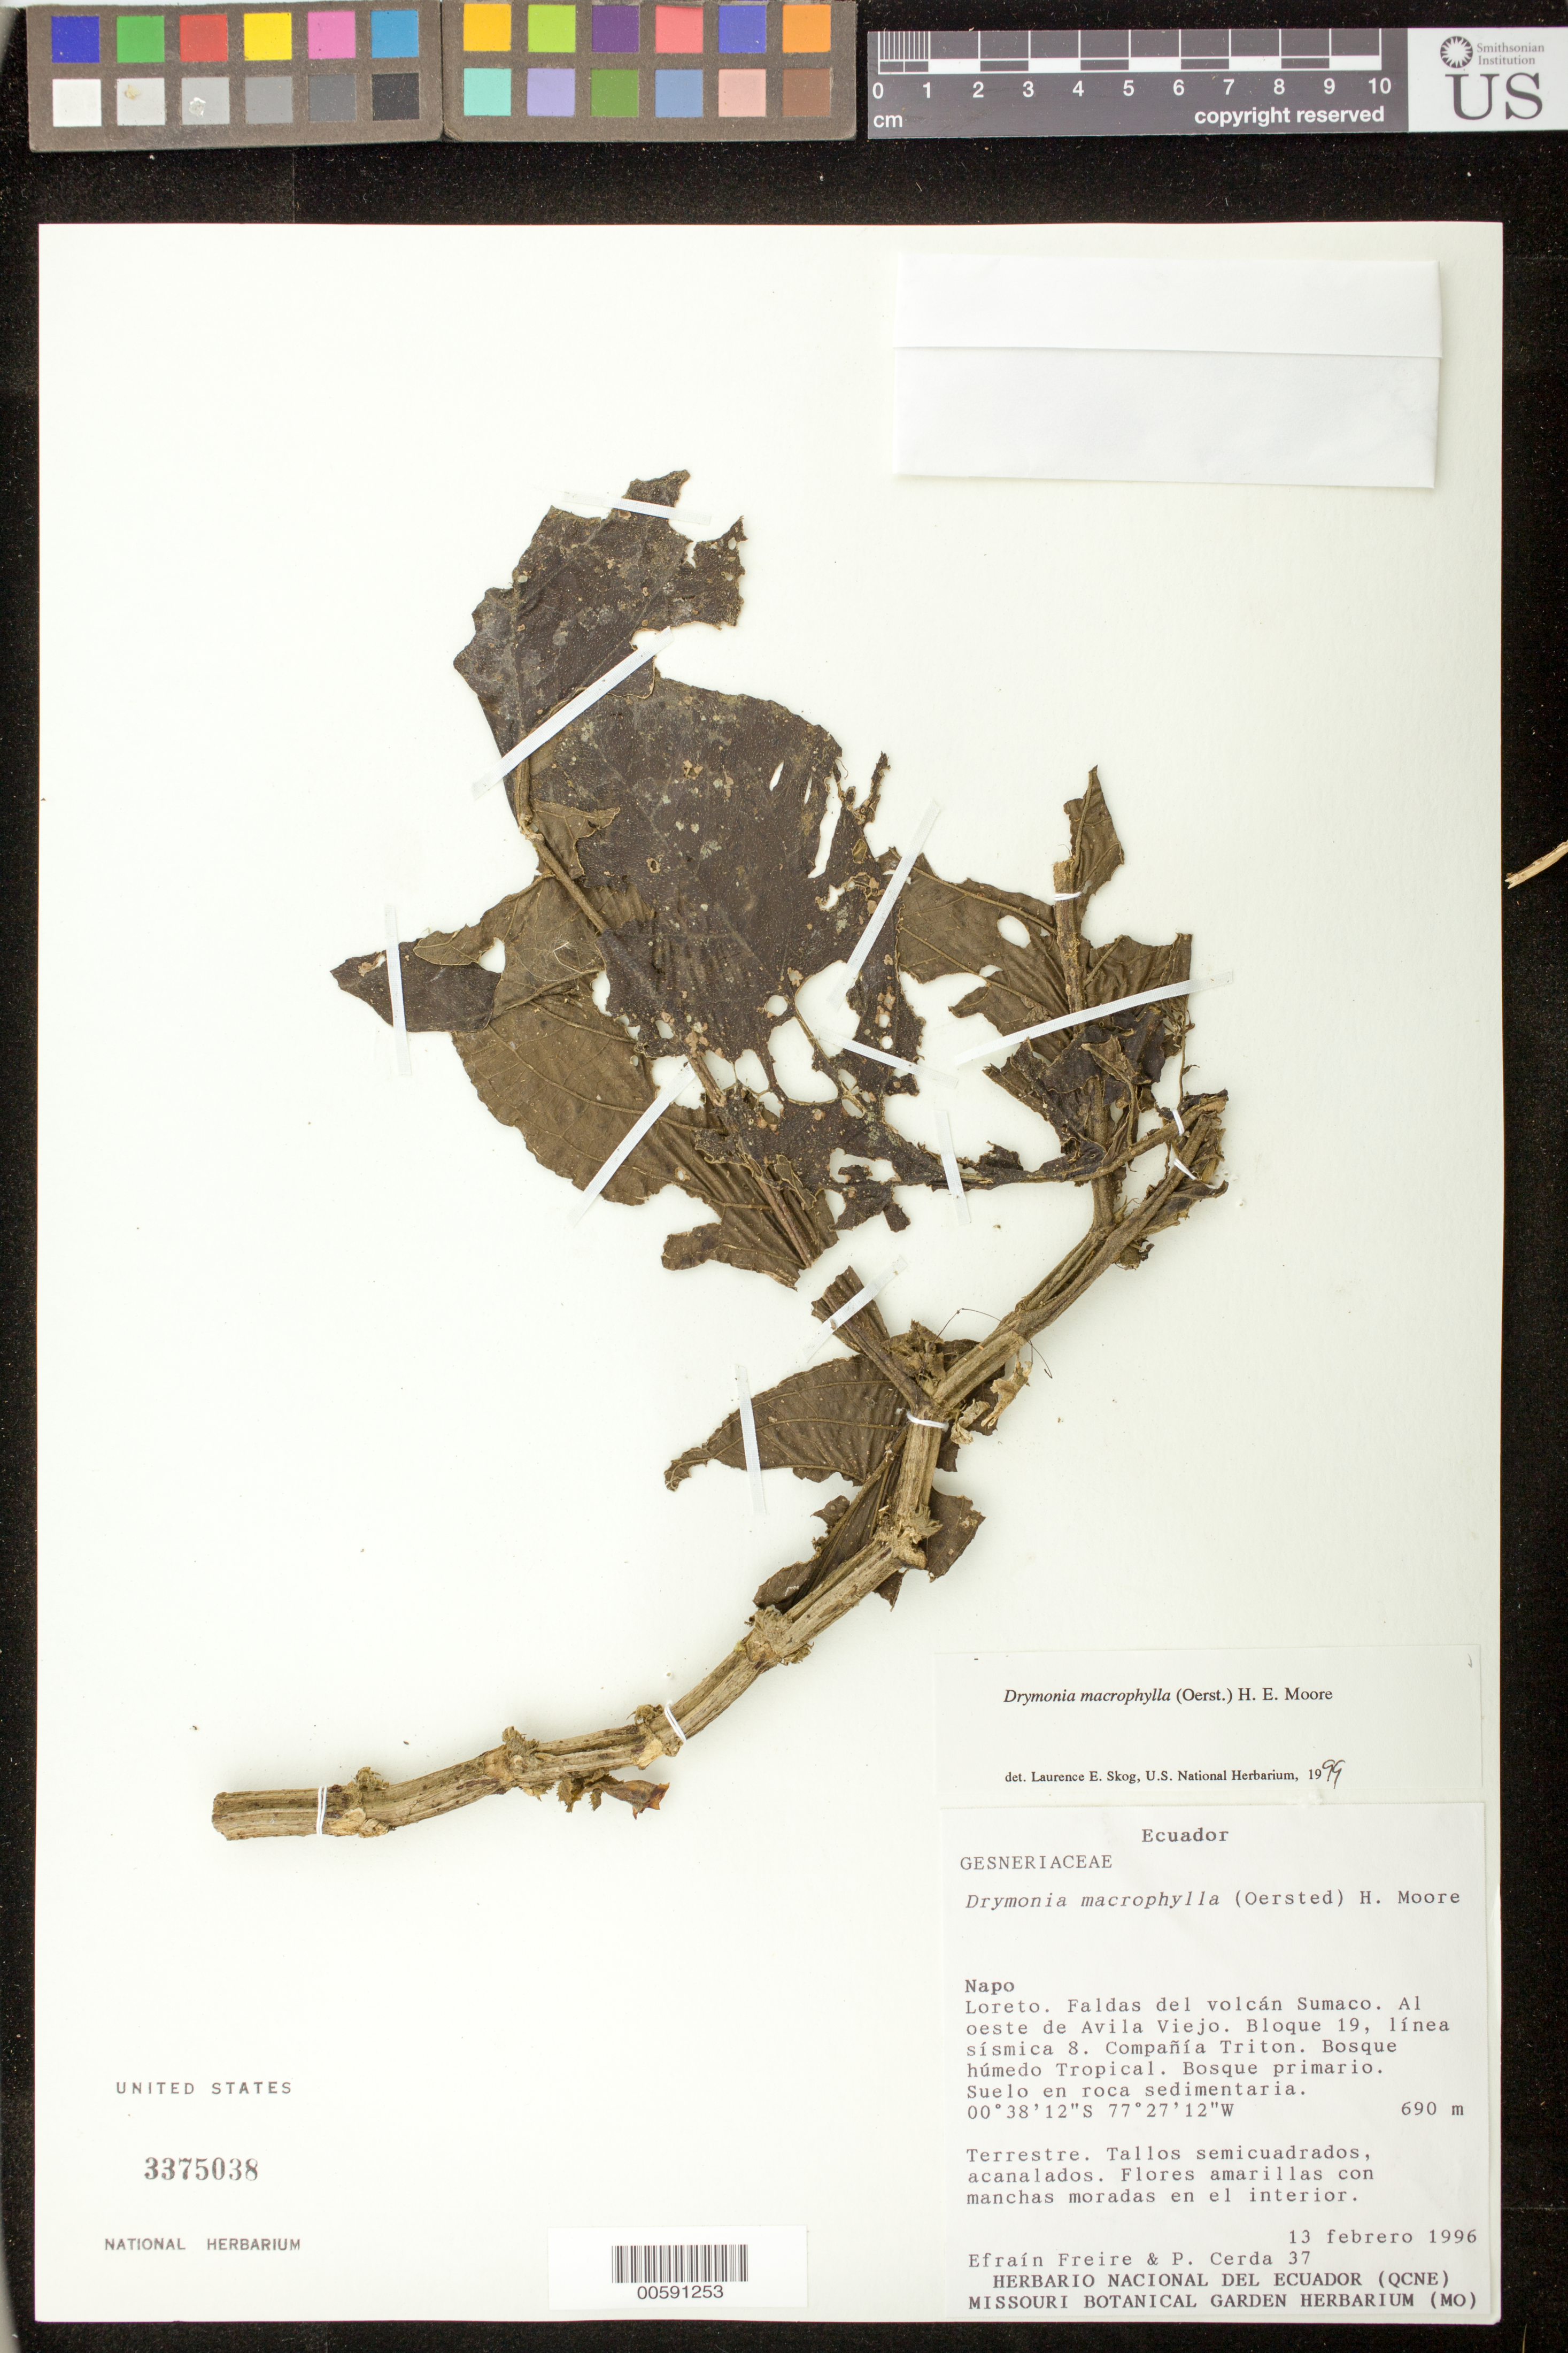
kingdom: Plantae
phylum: Tracheophyta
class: Magnoliopsida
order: Lamiales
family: Gesneriaceae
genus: Drymonia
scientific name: Drymonia macrophylla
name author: (Oerst.) H.E. Moore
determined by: Skog, Laurence E.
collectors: E. Freire & P. Cerda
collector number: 37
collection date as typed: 13 Feb 1996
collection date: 1996-02-13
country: Ecuador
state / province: Napo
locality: Loreto. Faldas del volcán Sumaco, al oeste de Avila viejo, Bloque 19, línea sísmica 8, Compañía Triton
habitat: Bosque húmedo tropical; bosque primario, suelo en roca sedimentaria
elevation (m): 690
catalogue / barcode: US 3375038